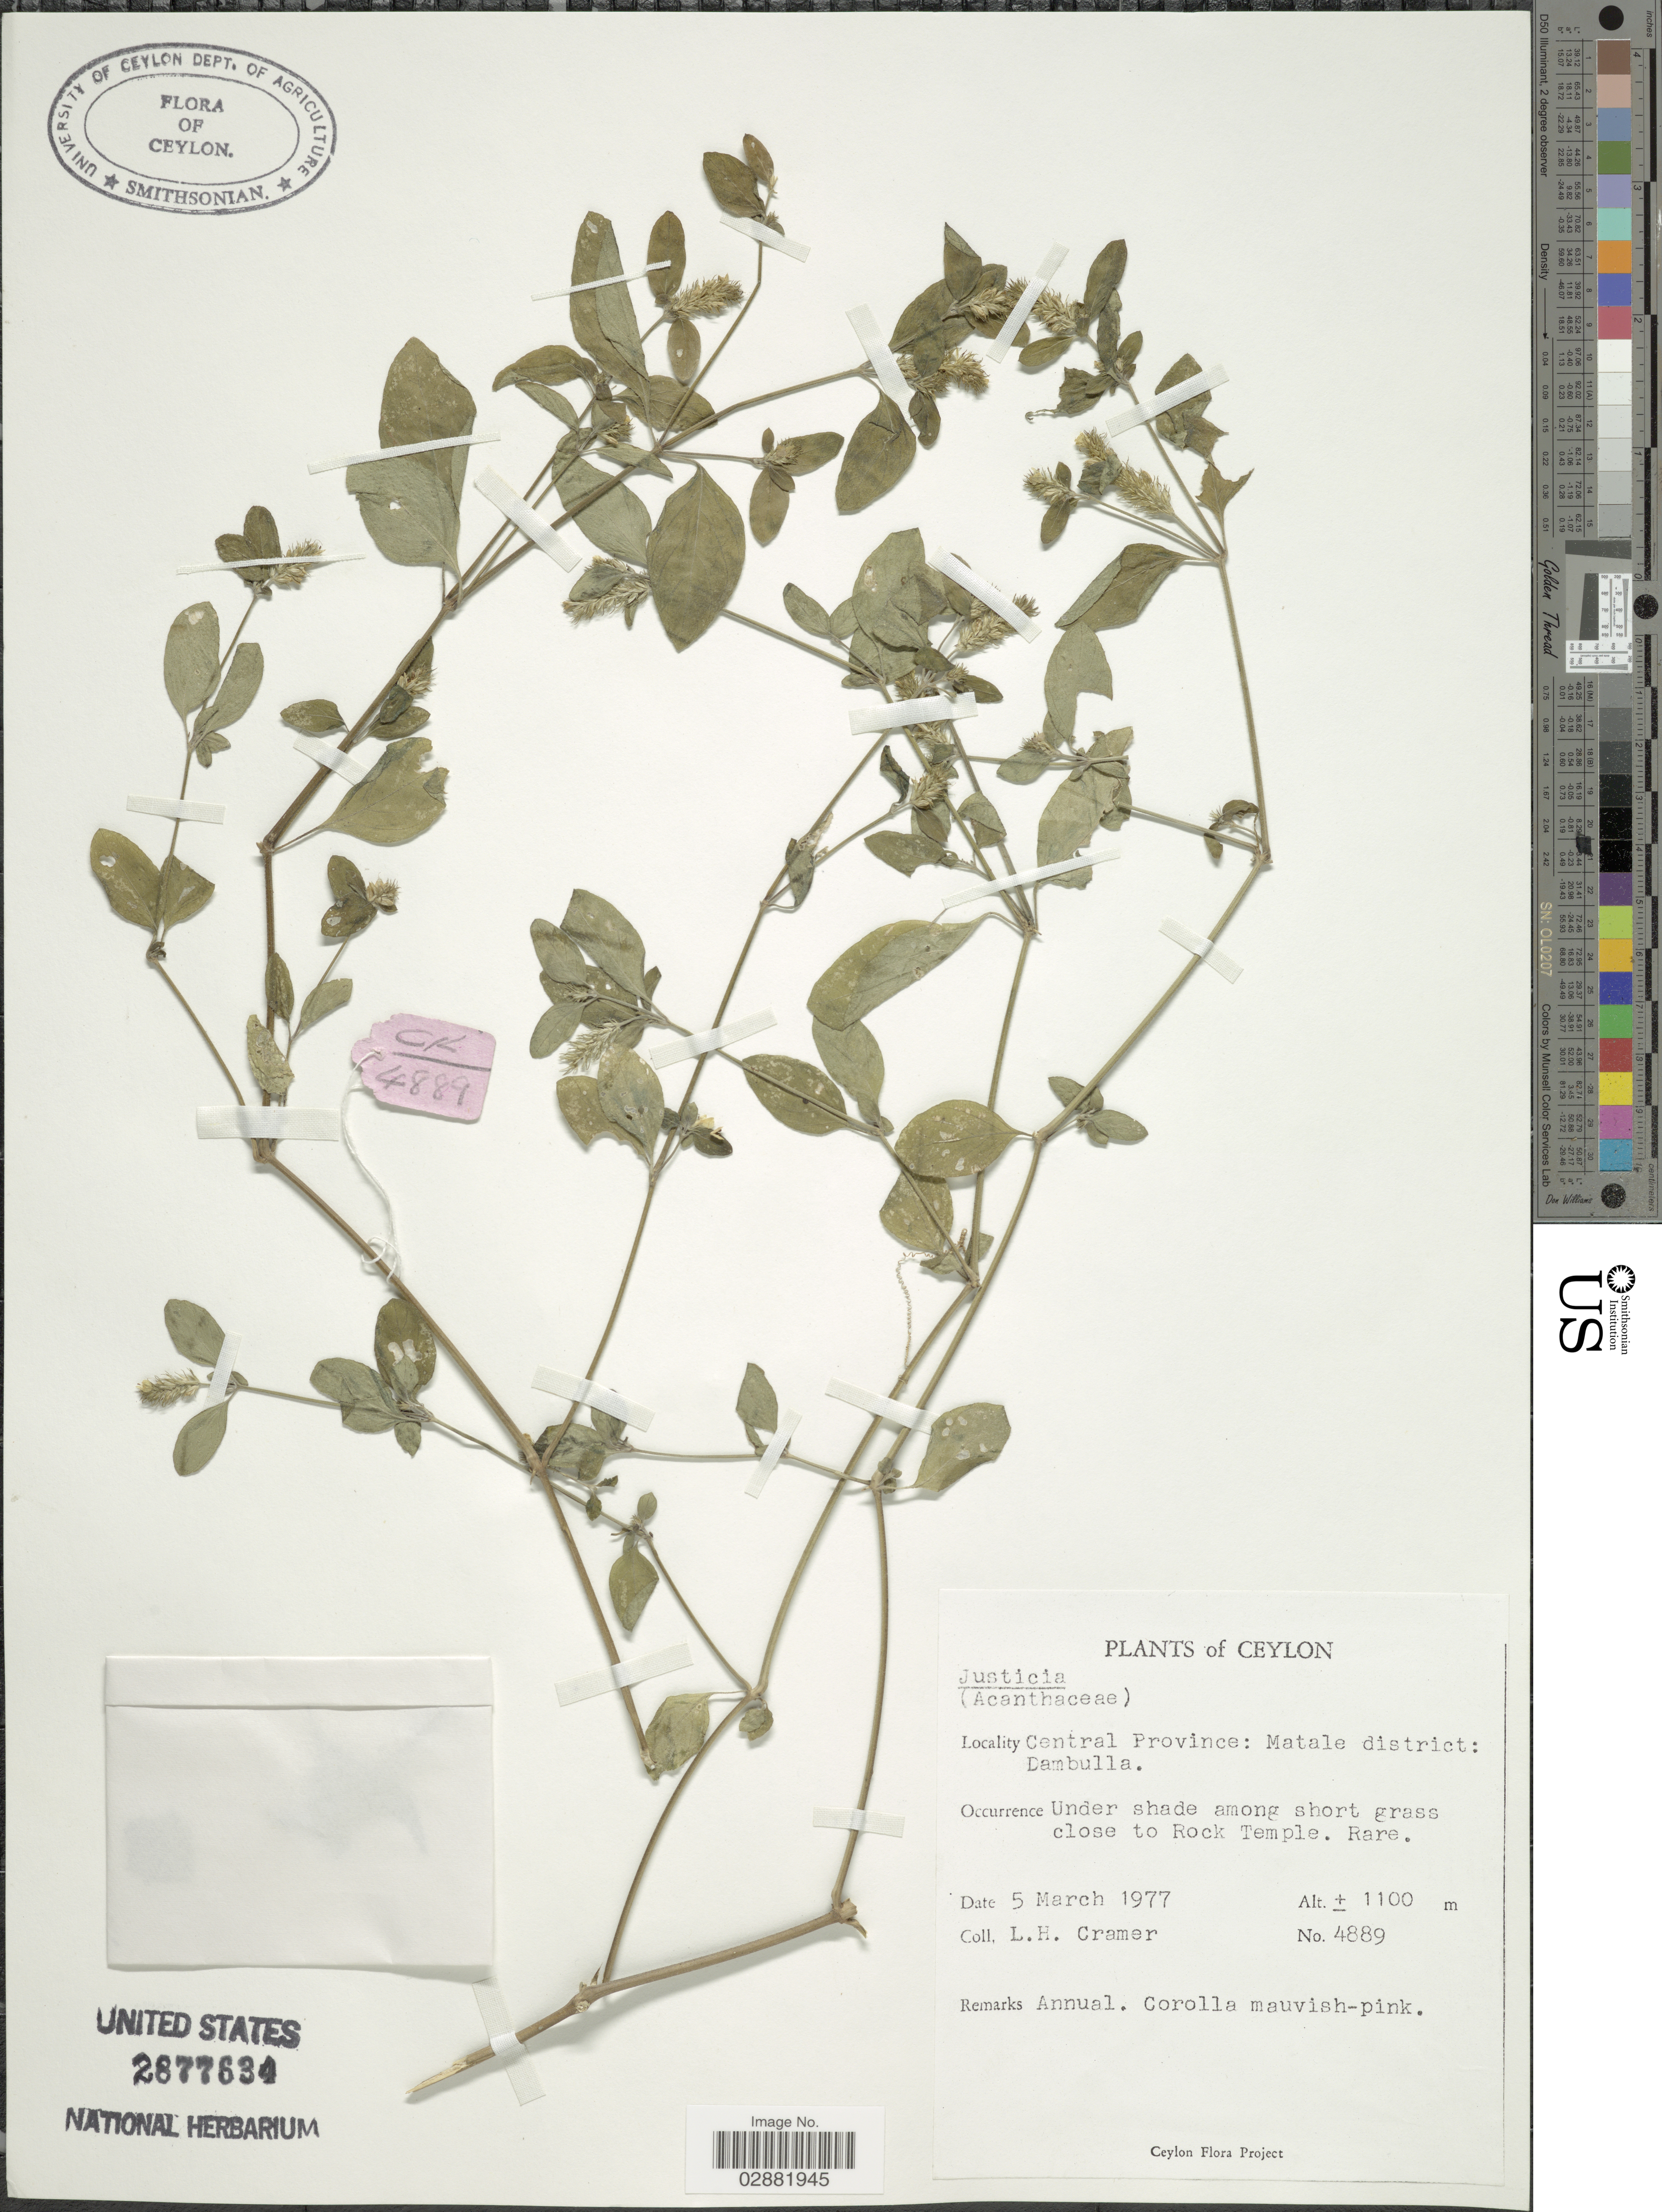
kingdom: Plantae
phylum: Tracheophyta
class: Magnoliopsida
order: Lamiales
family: Acanthaceae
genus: Justicia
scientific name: Justicia procumbens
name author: L.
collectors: L. H. Cramer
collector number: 4889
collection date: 1977-03-05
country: Sri Lanka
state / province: Central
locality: Ceylon, Central Province, Matale district, Dambulla, Under shade among short grass close to Rock Temple.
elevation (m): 1100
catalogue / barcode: US 2877634